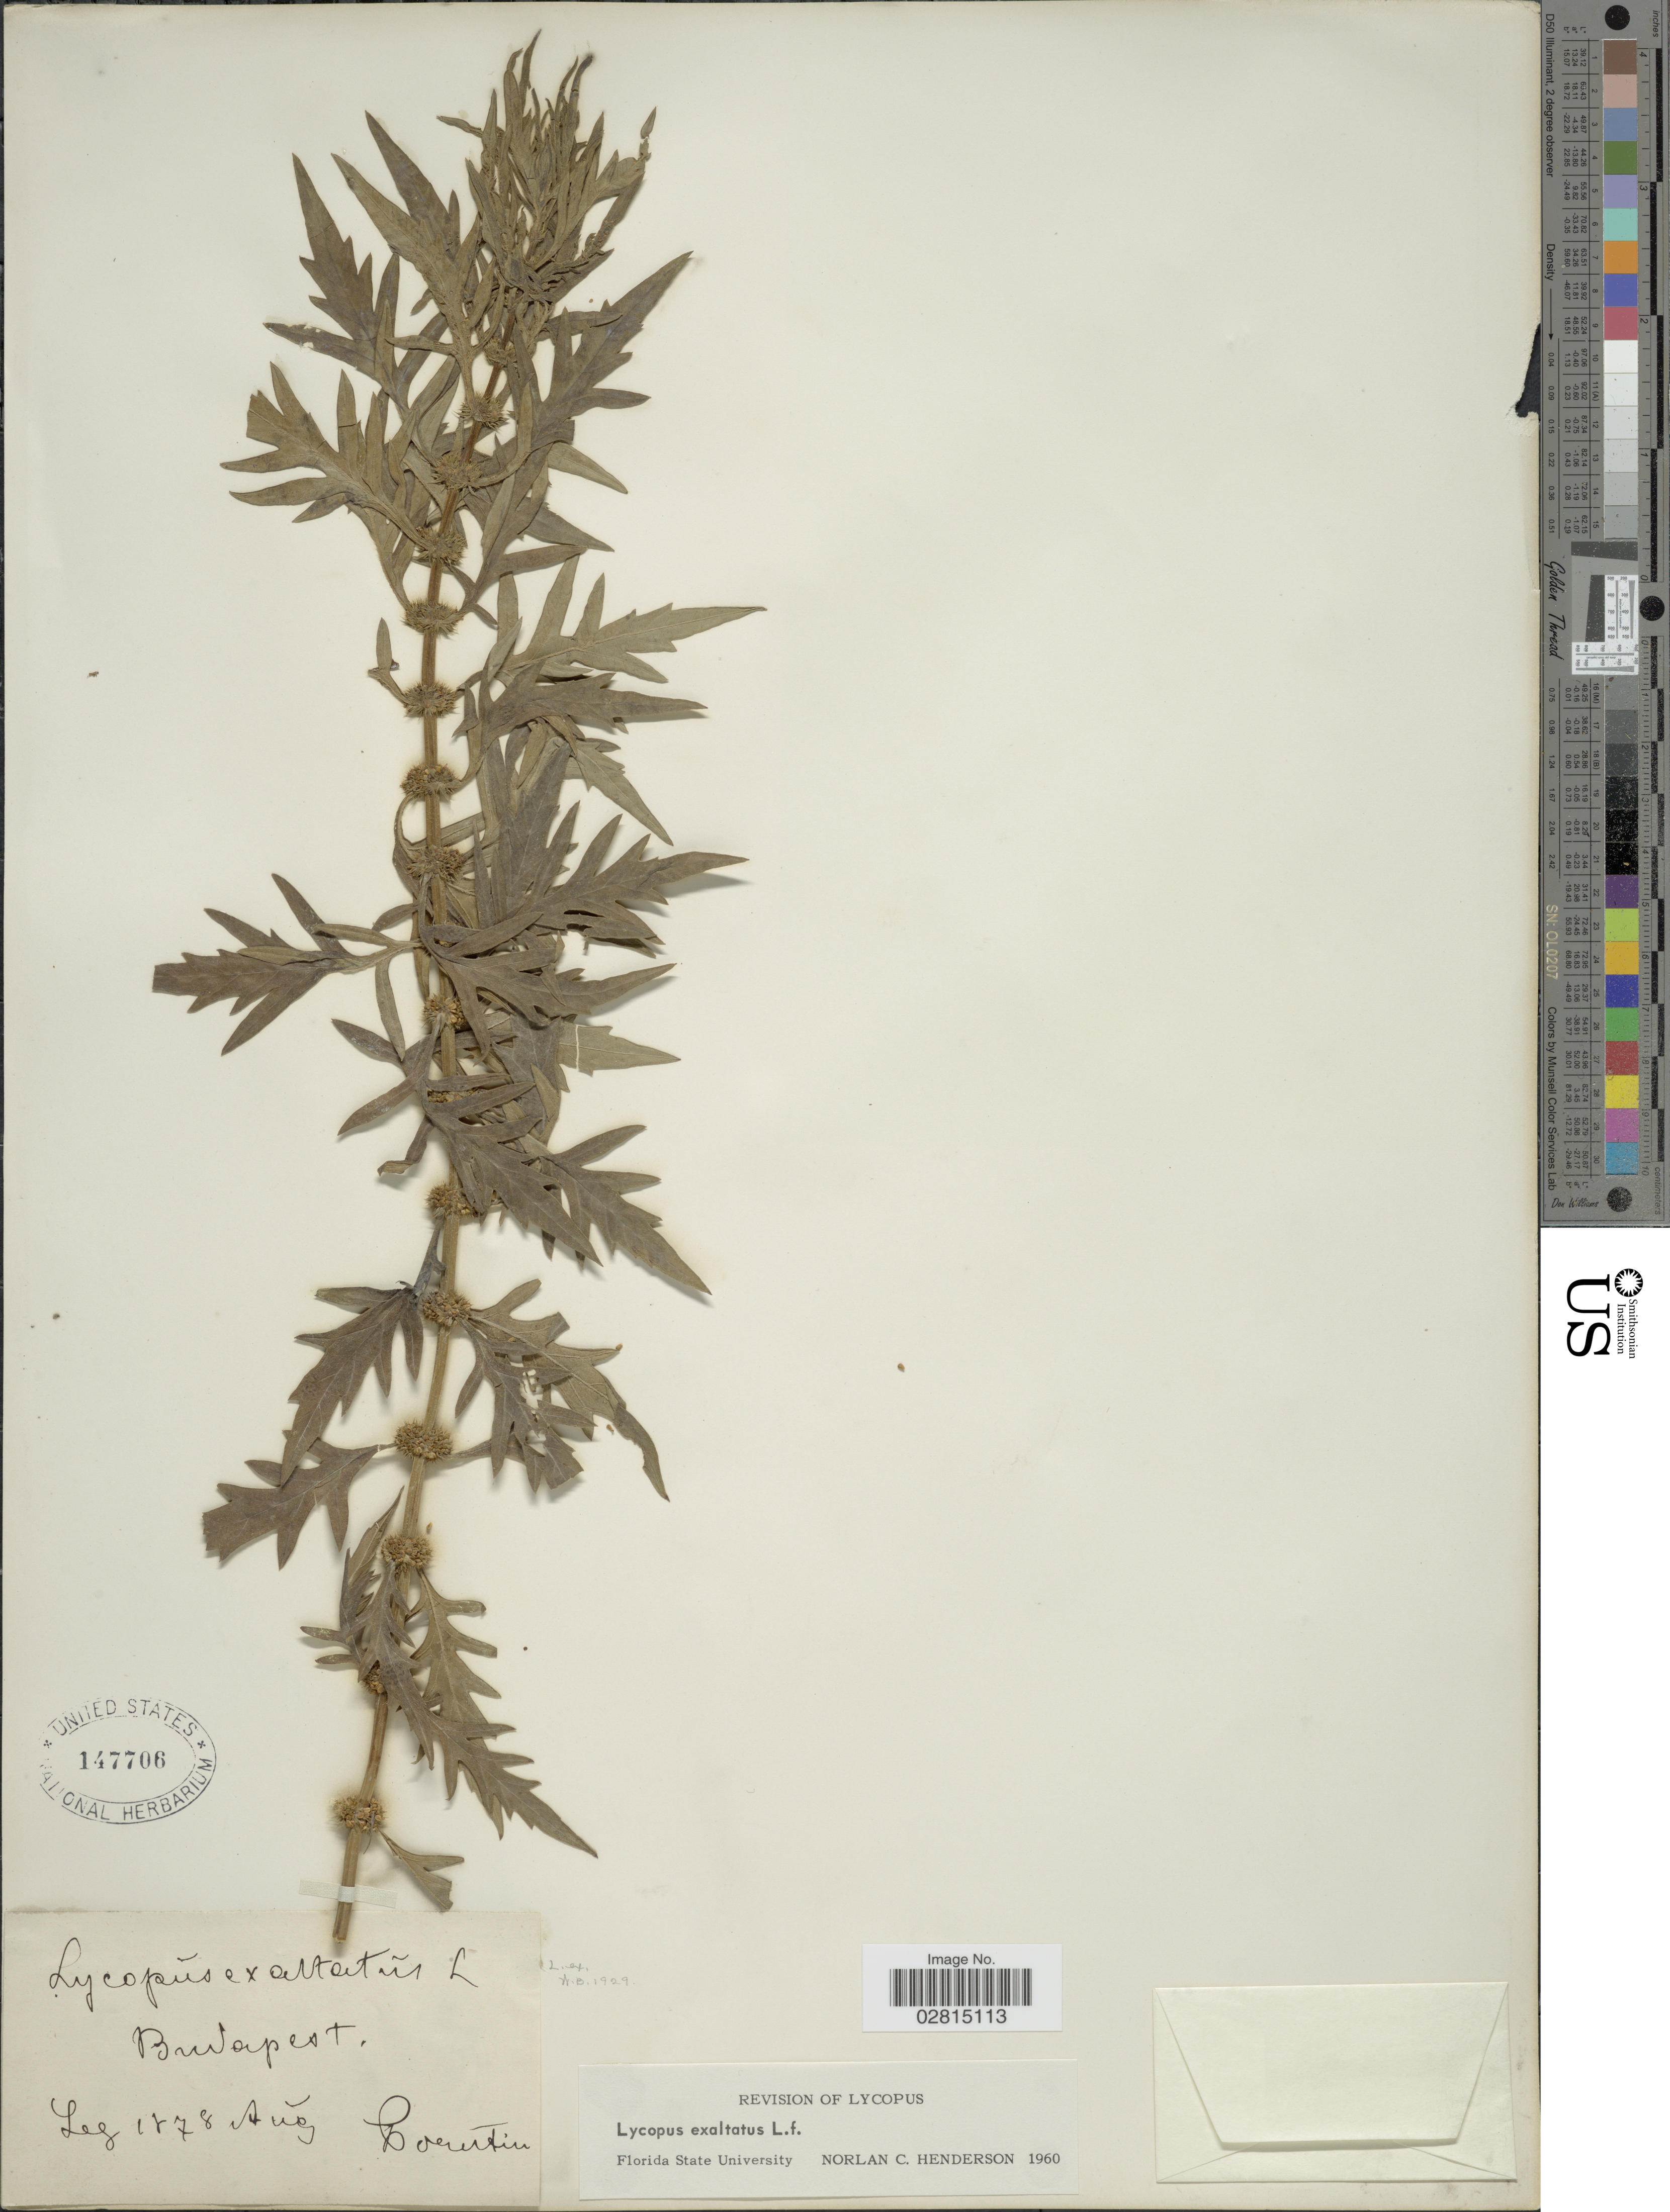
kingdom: Plantae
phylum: Tracheophyta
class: Magnoliopsida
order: Lamiales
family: Lamiaceae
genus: Lycopus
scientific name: Lycopus exaltatus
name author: L. f.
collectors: -. Porntin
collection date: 1878-08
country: Hungary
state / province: Budapest, Capital District of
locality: Budapest.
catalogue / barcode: US 147706